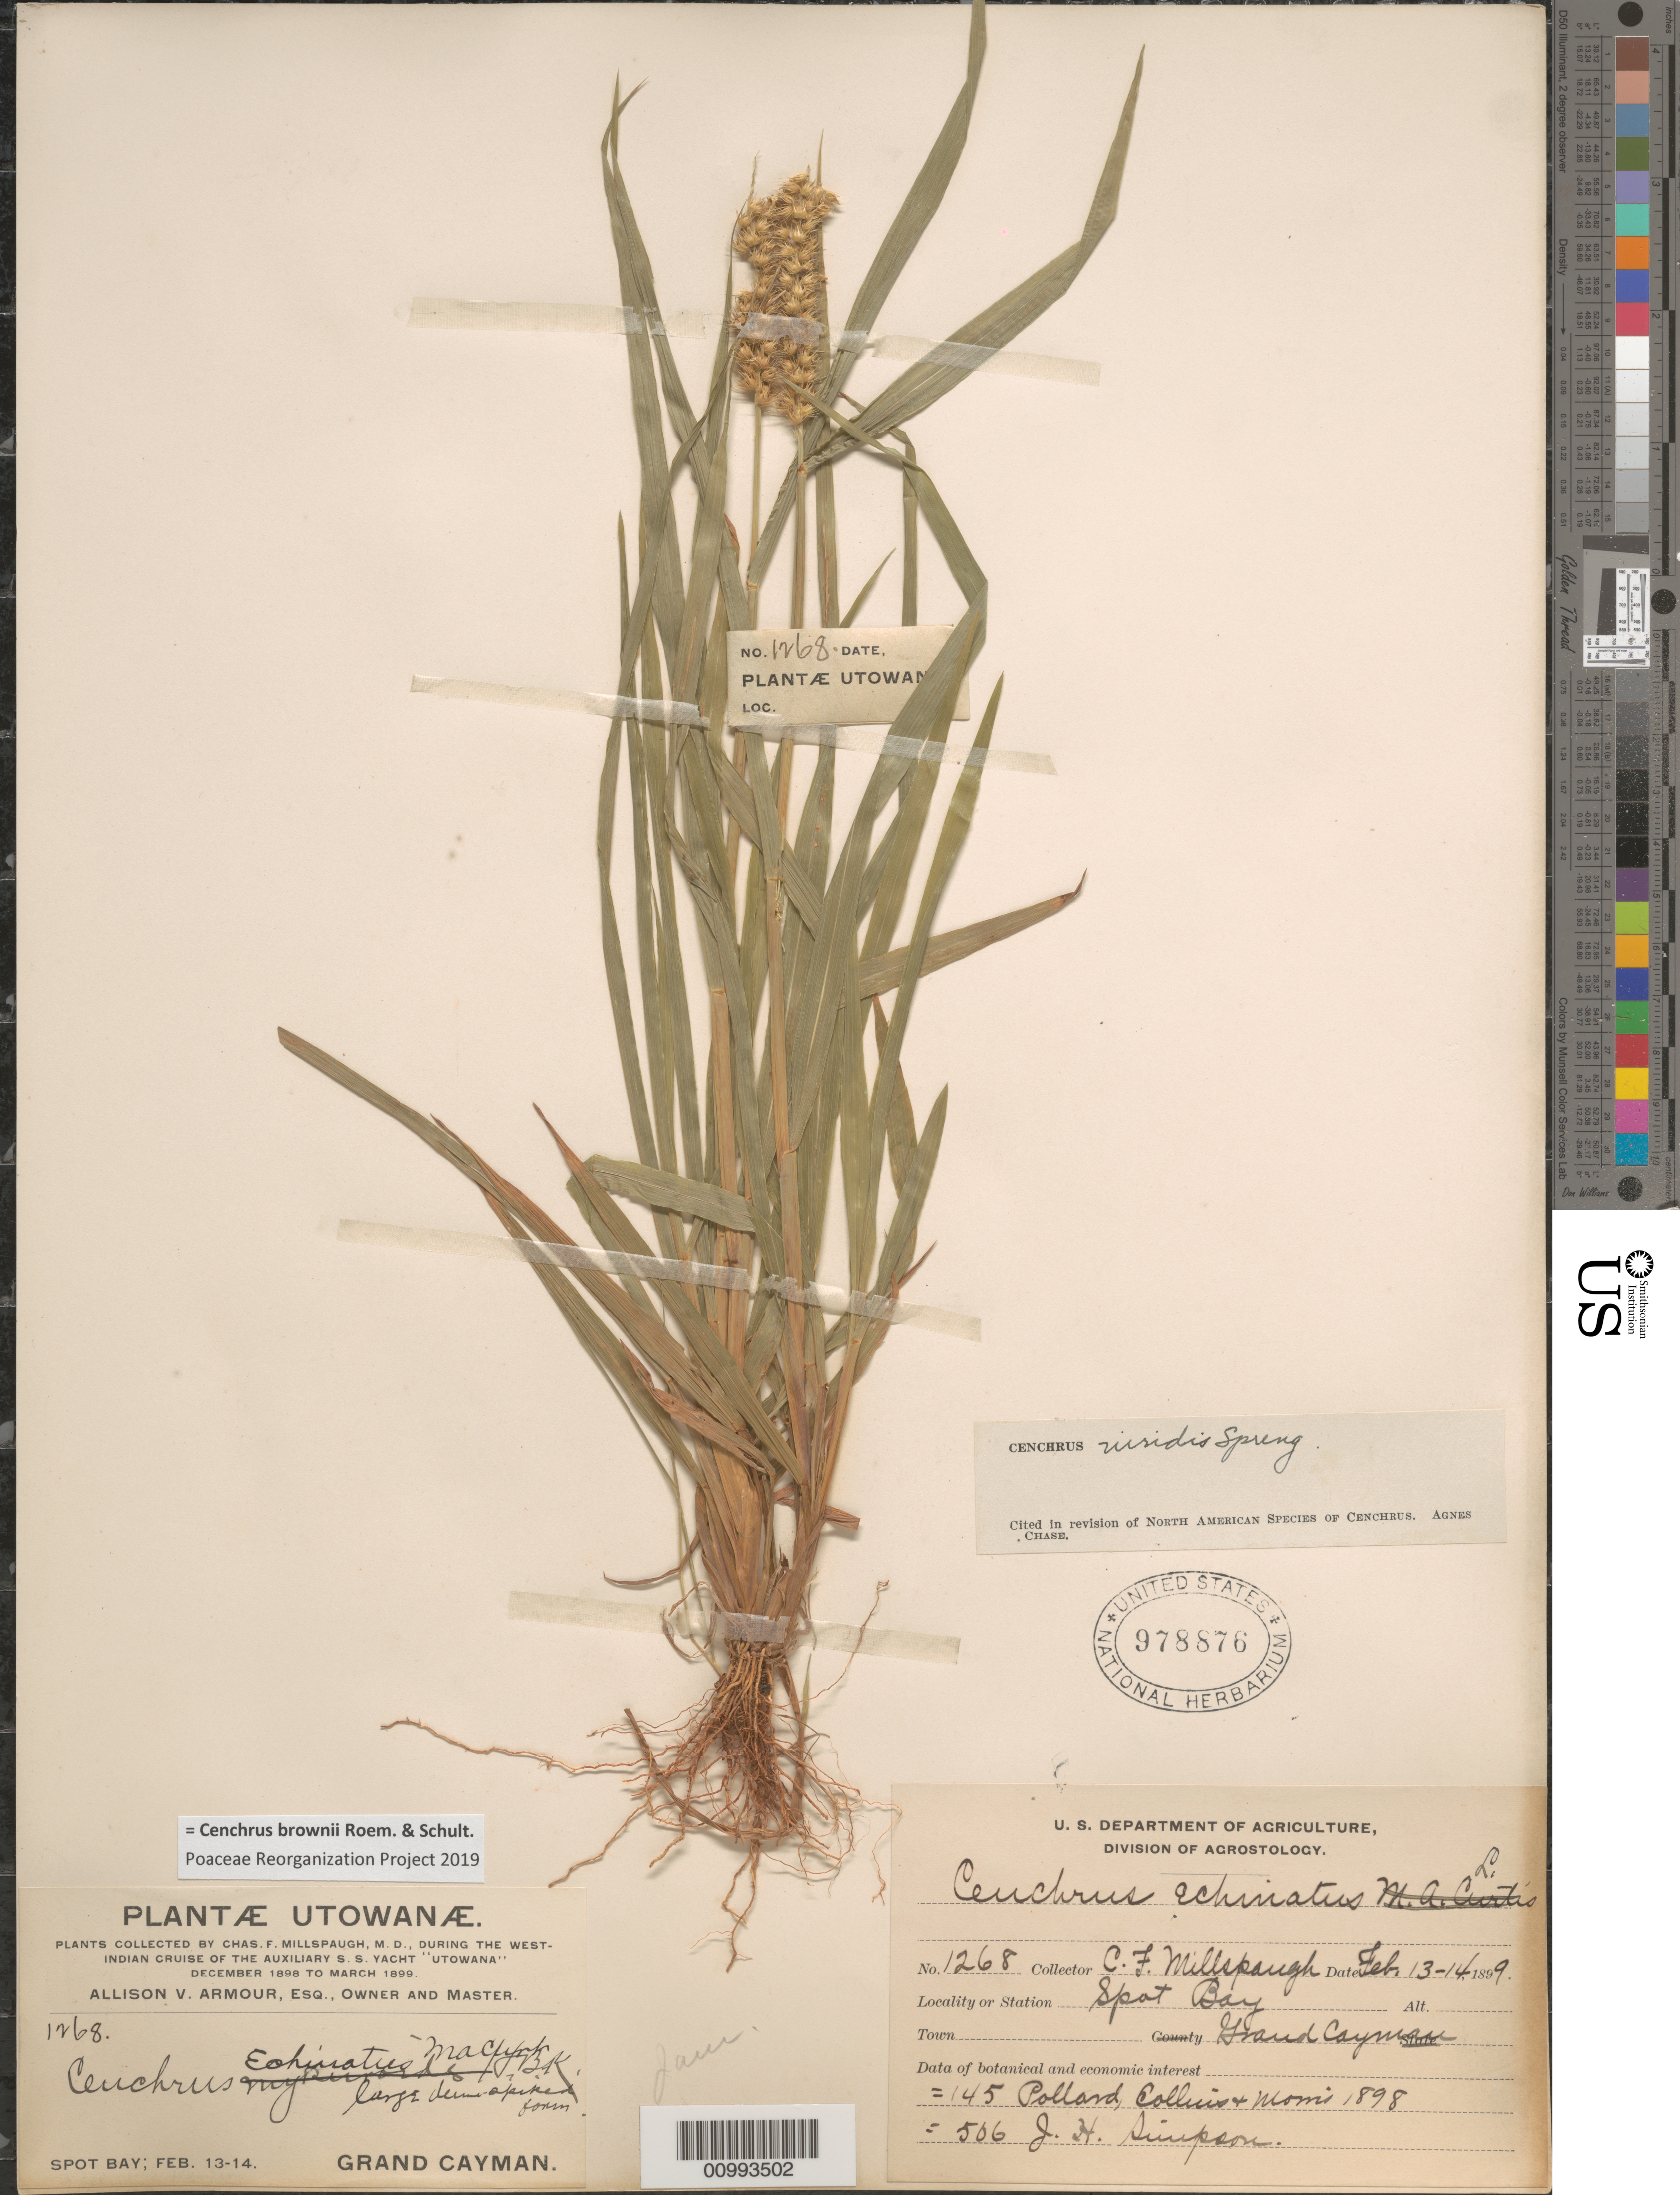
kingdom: Plantae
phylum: Tracheophyta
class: Liliopsida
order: Poales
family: Poaceae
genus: Cenchrus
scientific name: Cenchrus brownii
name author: Roem. & Schult.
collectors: C. F. Millspaugh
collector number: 1268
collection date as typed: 13 Feb 1899 to14 Feb 1899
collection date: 1899-02-13/1899-02-14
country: Cayman Islands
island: Grand Cayman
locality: Spot Bay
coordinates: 0 N, 0 E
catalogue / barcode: US 978876